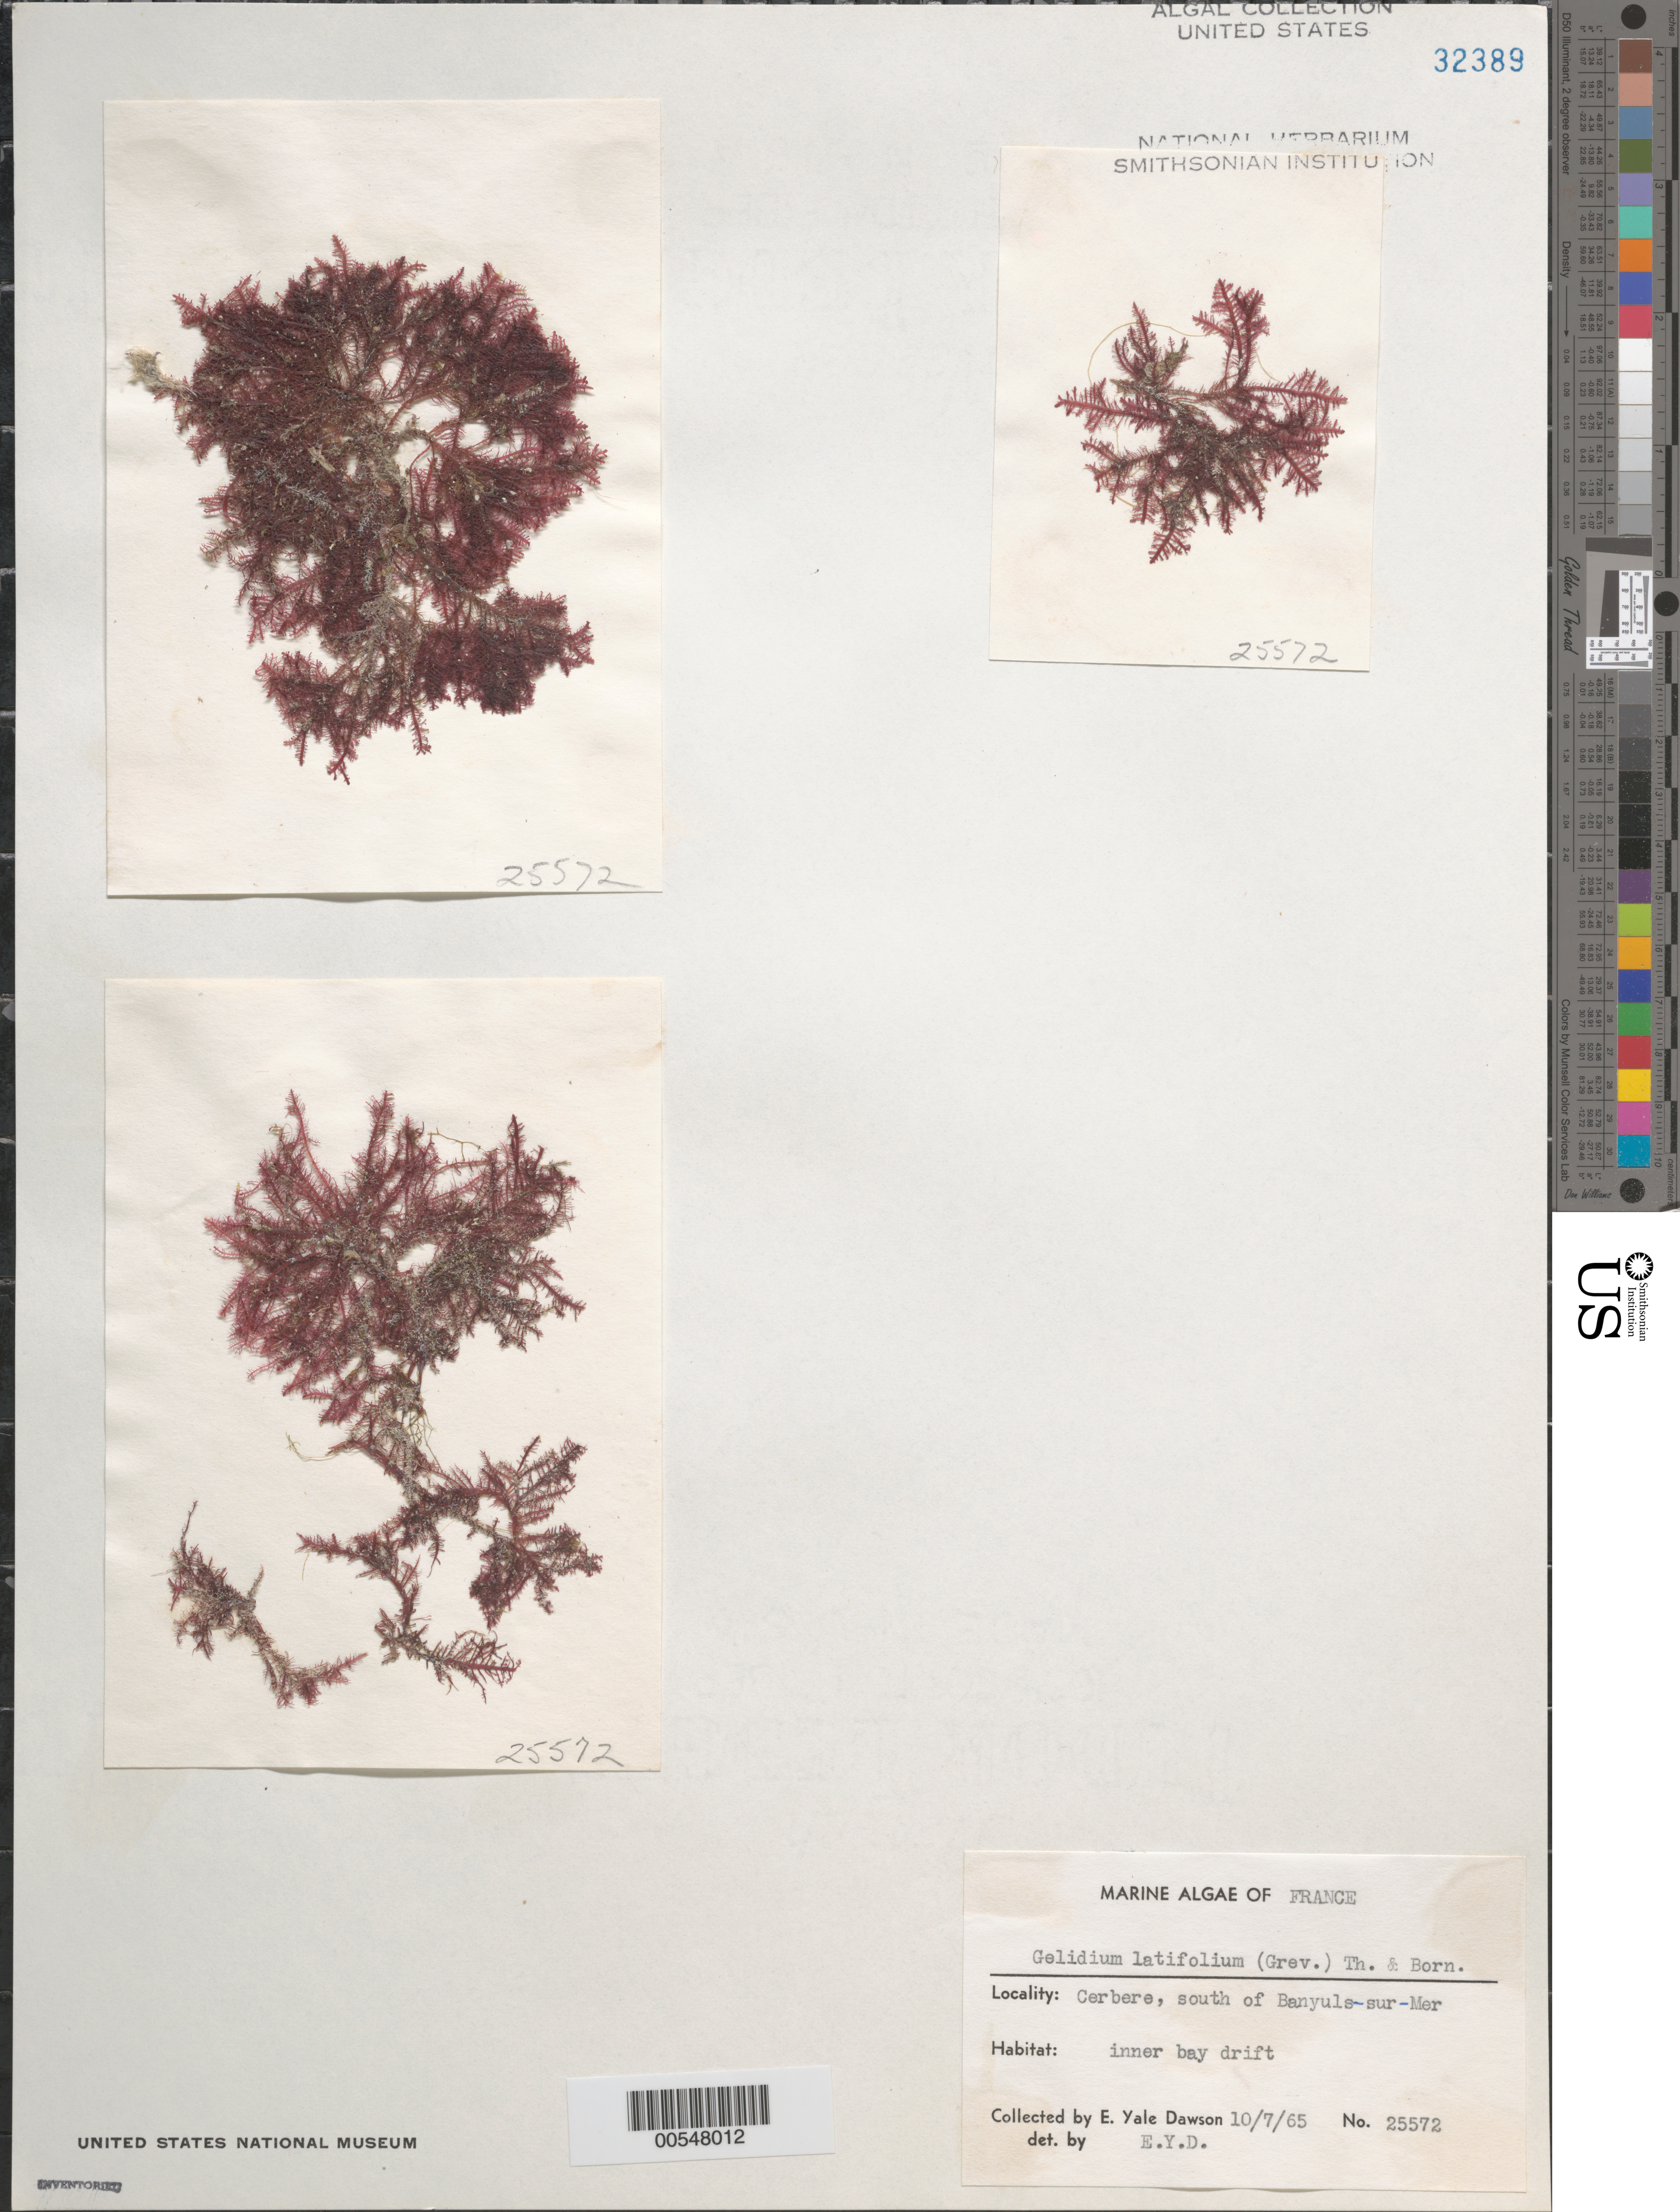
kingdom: Plantae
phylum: Rhodophyta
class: Florideophyceae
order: Gelidiales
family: Gelidiaceae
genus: Gelidium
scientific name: Gelidium spinosum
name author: (S.G. Gmel.) P.C. Silva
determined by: Algae name updating Project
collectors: E. Y. Dawson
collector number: EYD 25572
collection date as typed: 07 Oct 1965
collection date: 1965-10-07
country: France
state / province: Occitanie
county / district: Pyrénées-Orientales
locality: Cerbere, south of Banyuls-sur-Mer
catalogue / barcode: US 32389